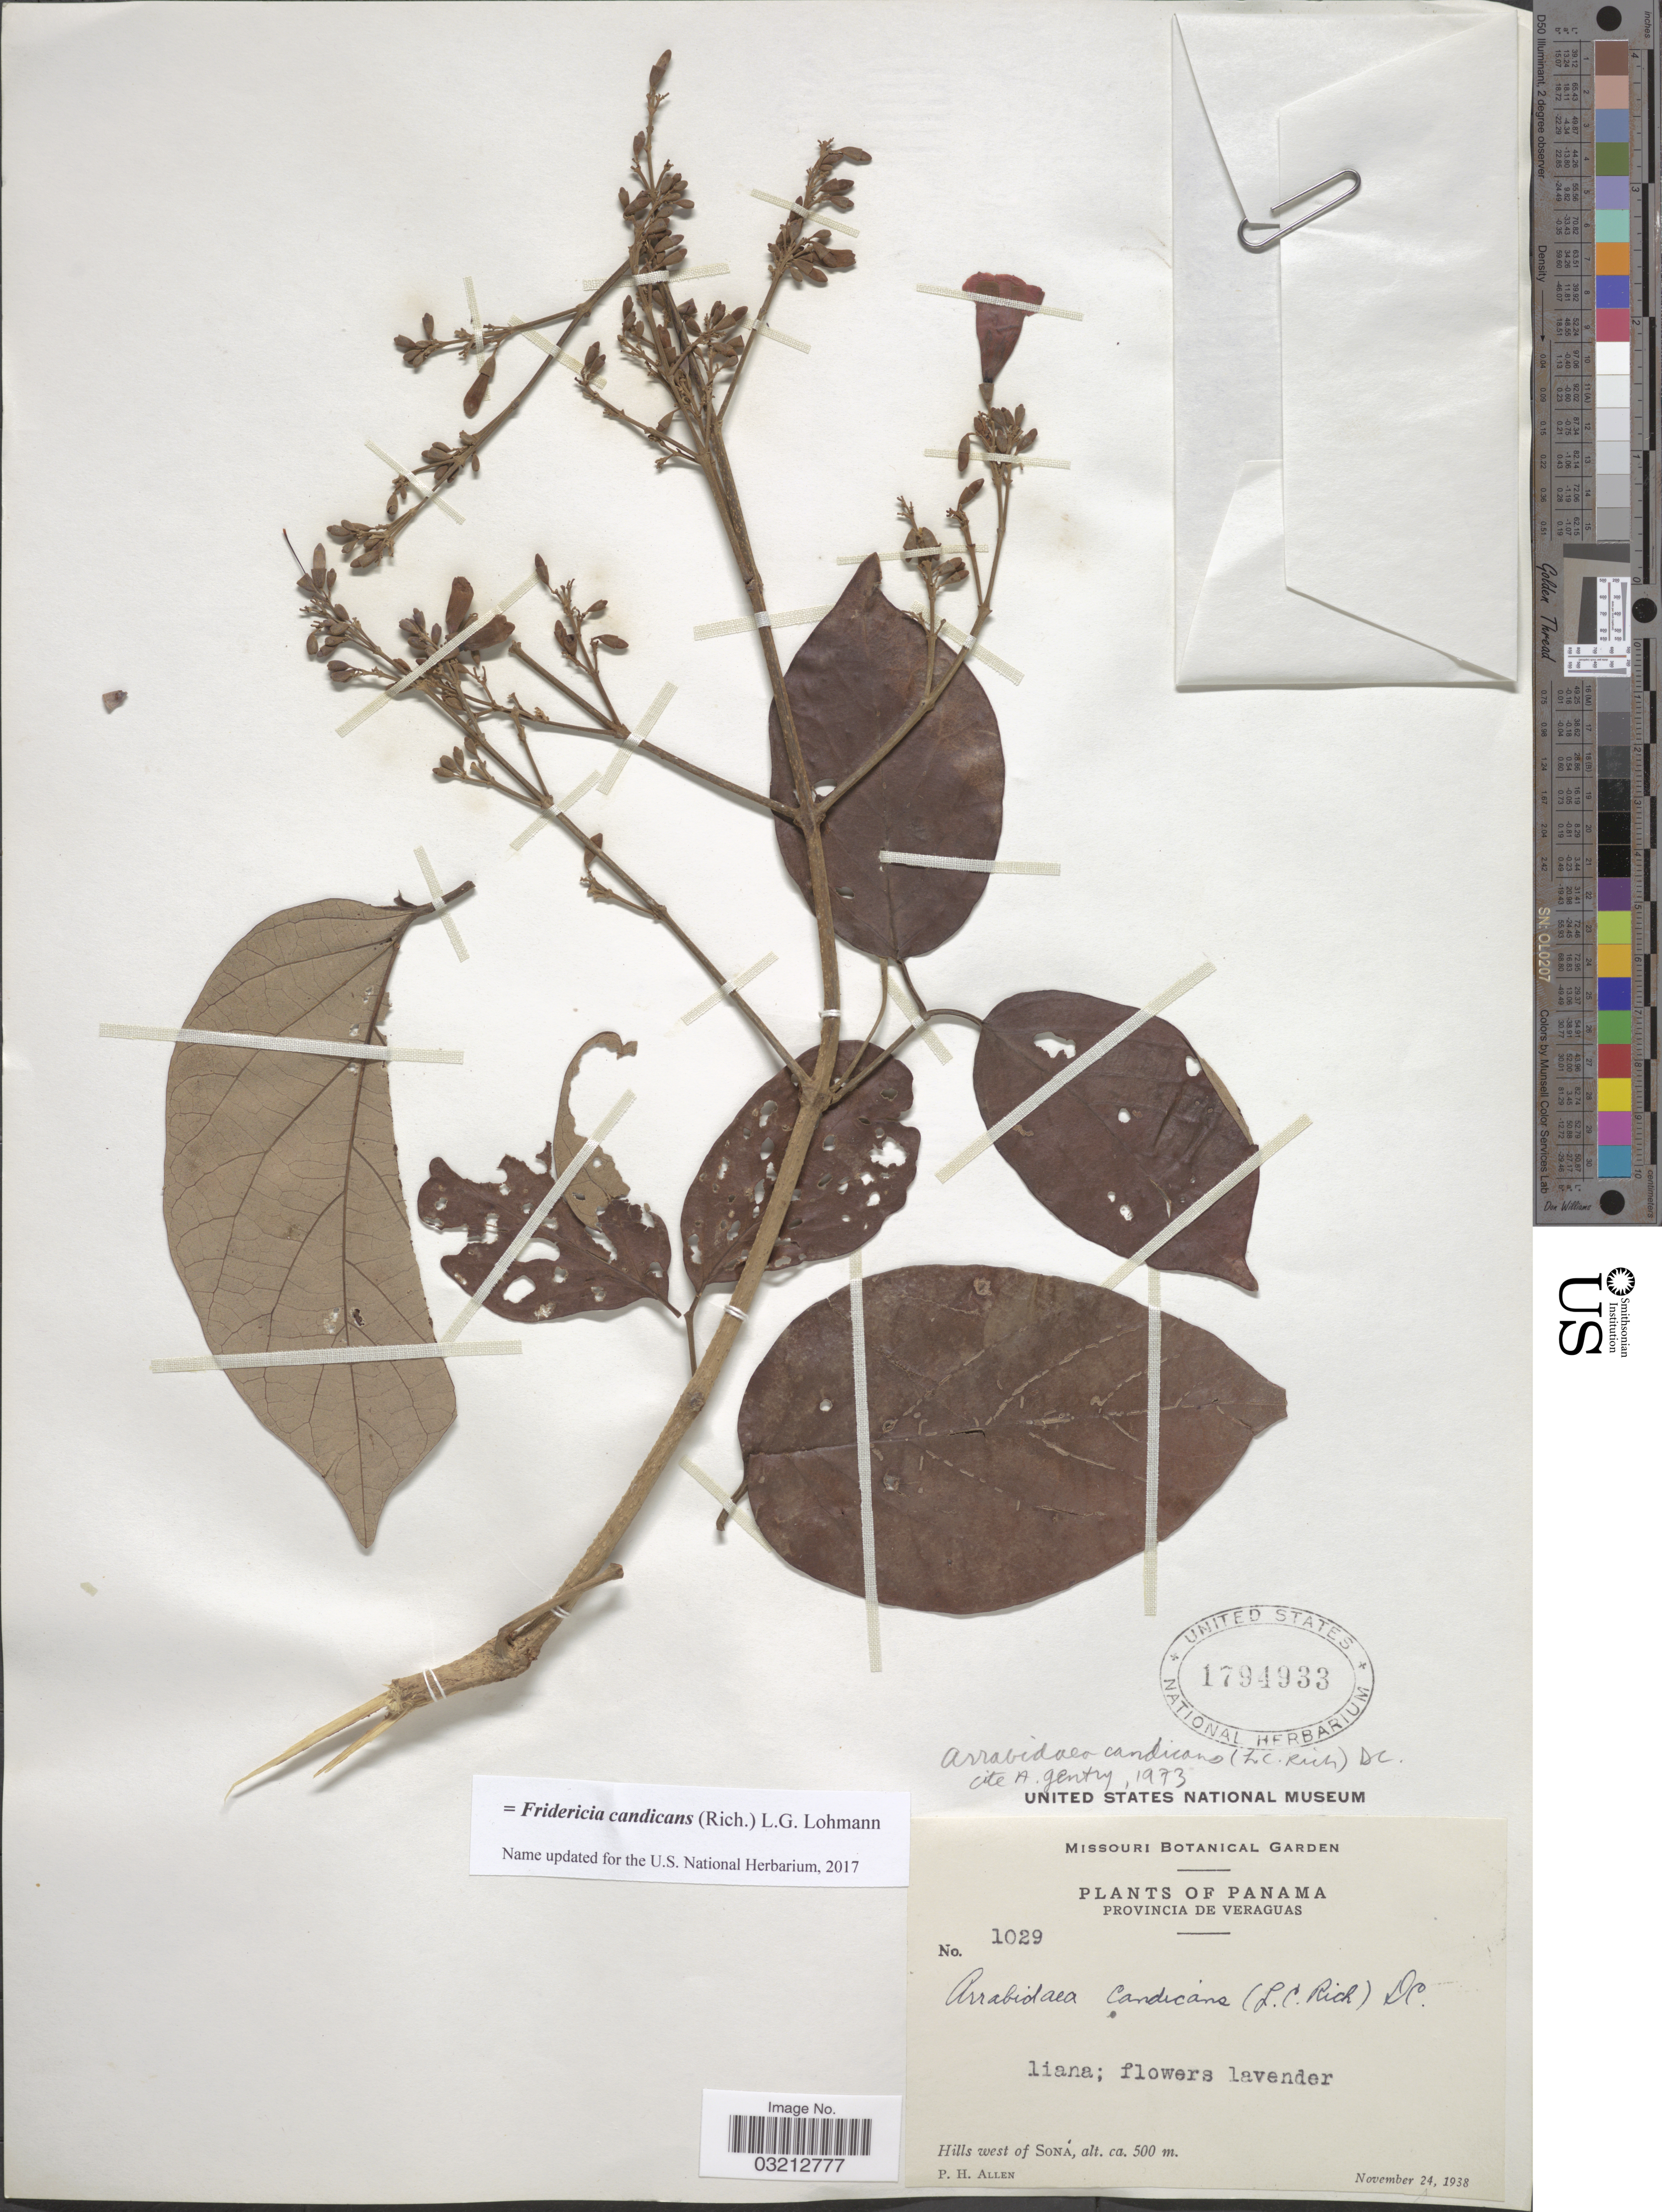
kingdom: Plantae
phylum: Tracheophyta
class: Magnoliopsida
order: Lamiales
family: Bignoniaceae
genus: Fridericia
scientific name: Fridericia candicans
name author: (Rich.) L.G. Lohmann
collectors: P. H. Allen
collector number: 1029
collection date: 1938-11-24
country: Panama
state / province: Veraguas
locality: Hills west of Soná.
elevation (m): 500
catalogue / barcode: US 1794933